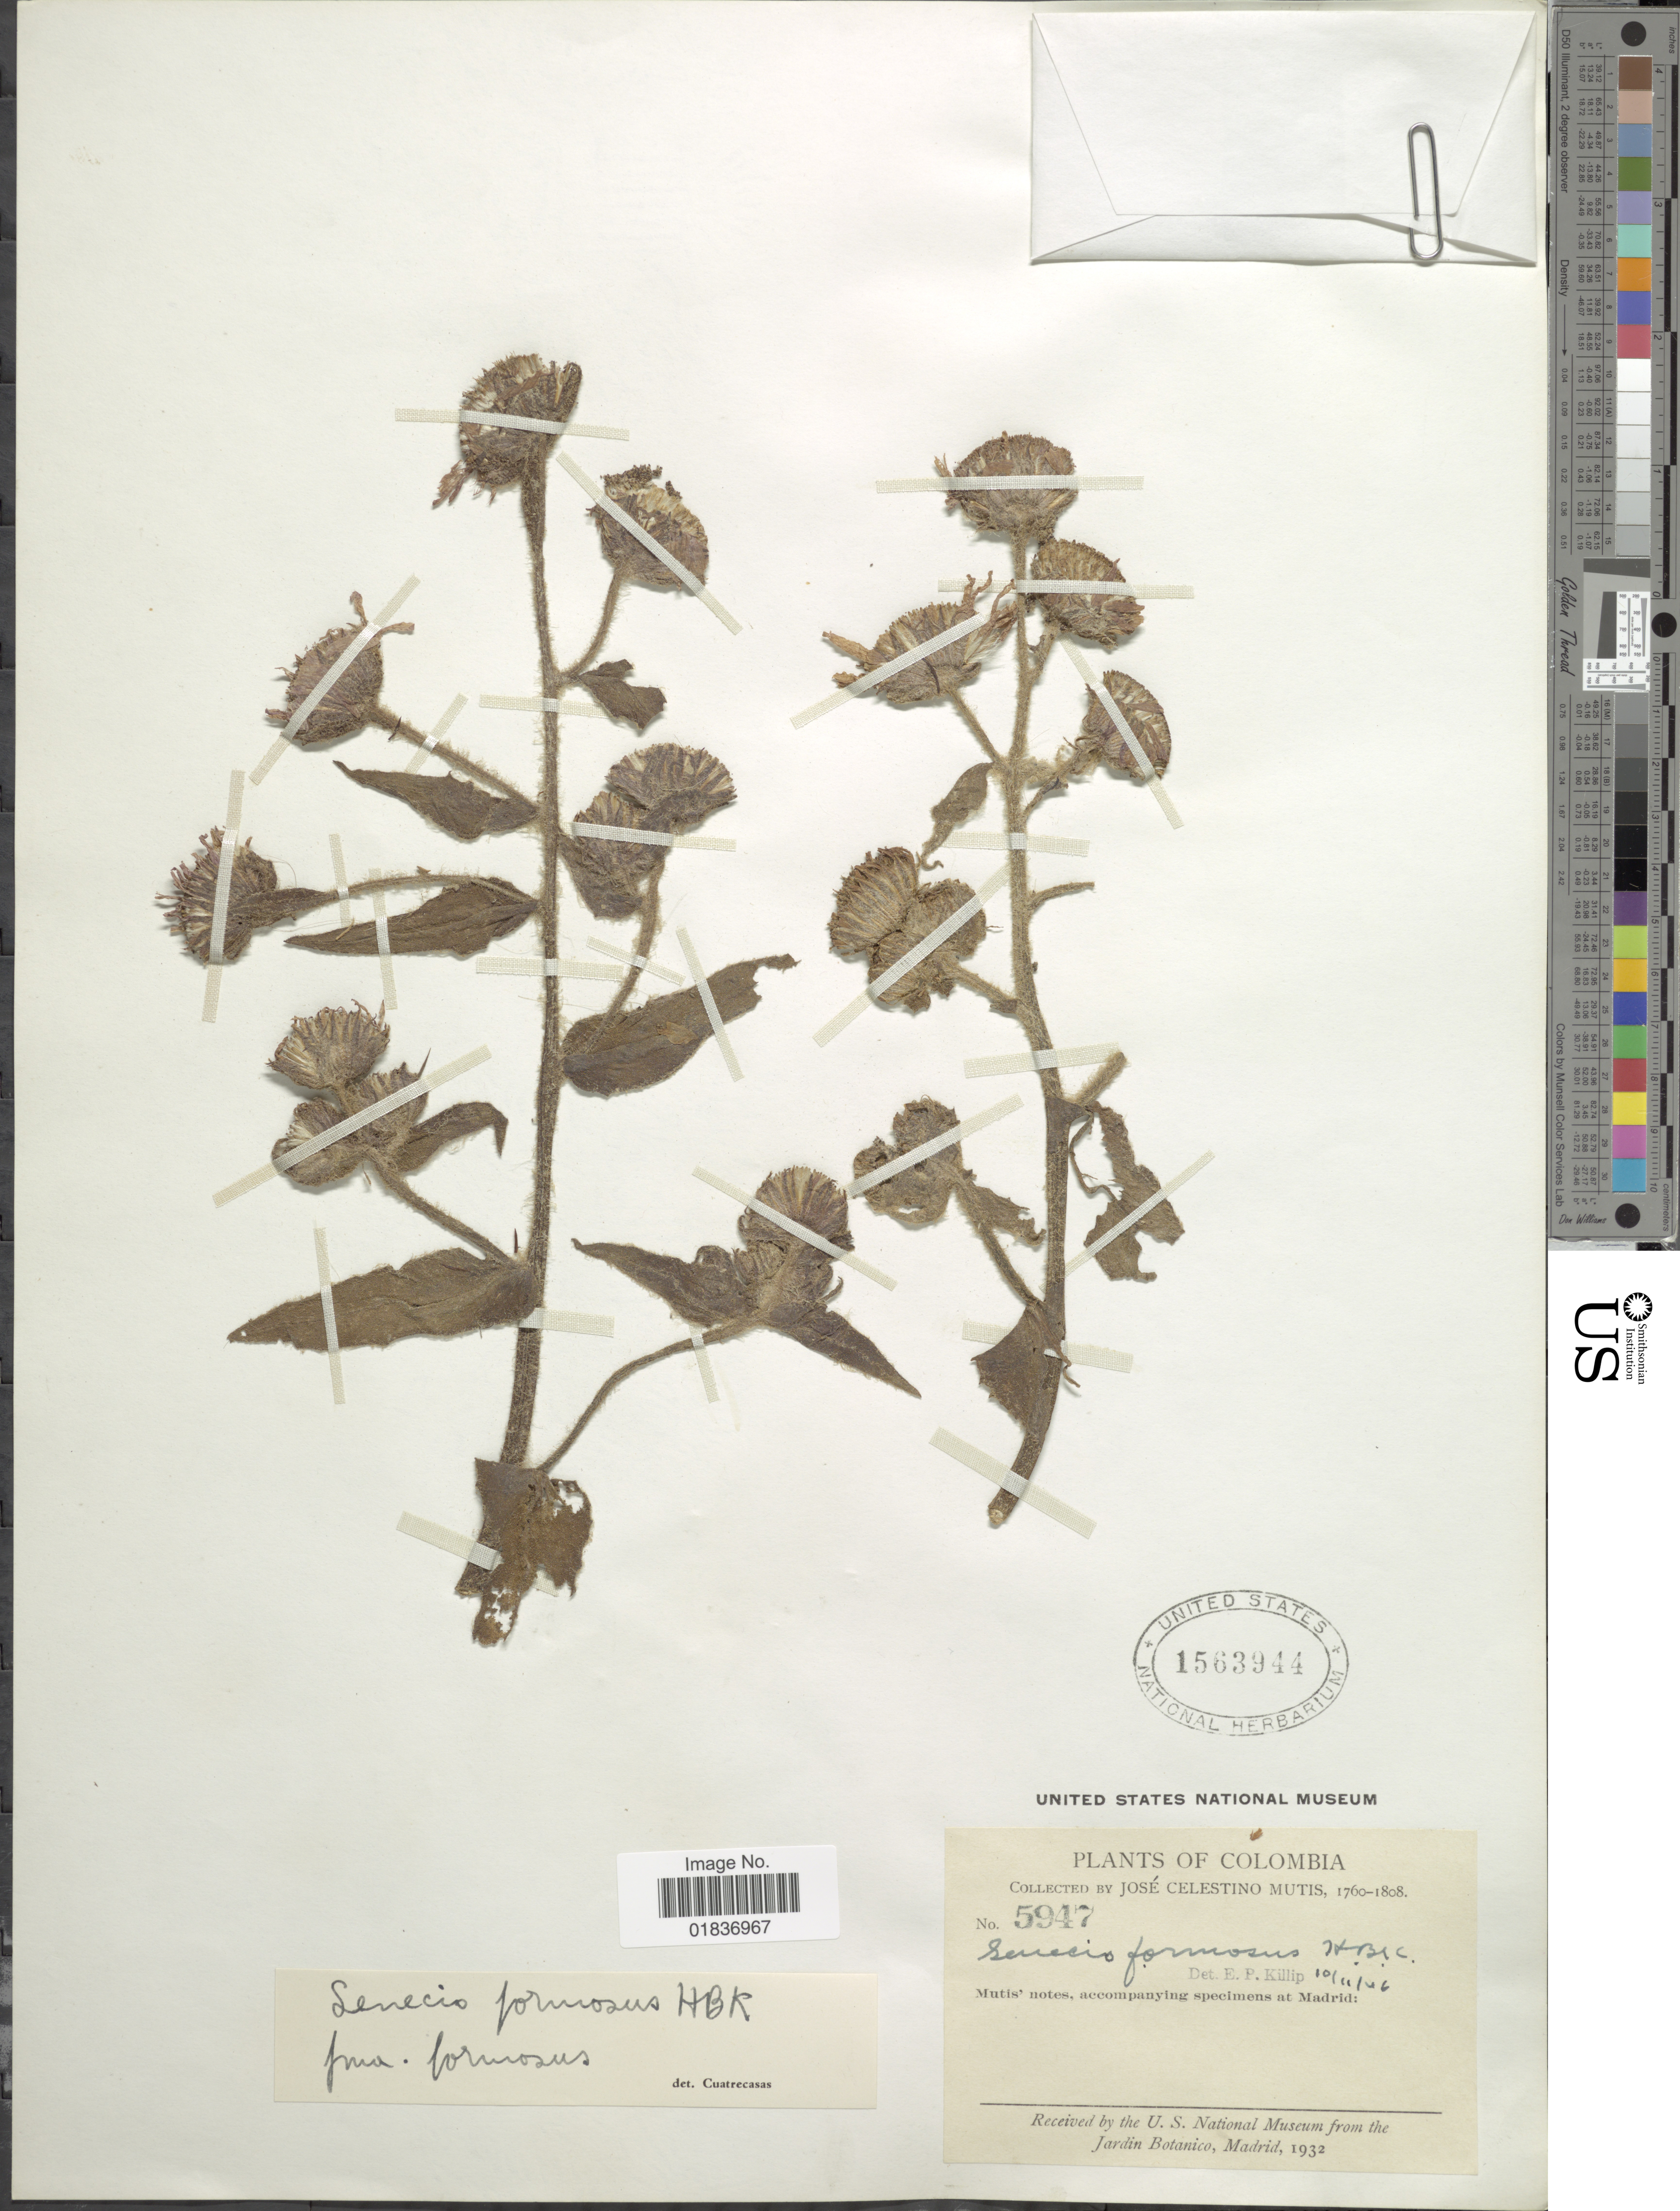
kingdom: Plantae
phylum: Tracheophyta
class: Magnoliopsida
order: Asterales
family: Asteraceae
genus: Senecio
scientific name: Senecio wedglacialis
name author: Cuatrec.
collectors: J. C. B. Mutis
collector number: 5947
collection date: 1760/1808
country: Colombia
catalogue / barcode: US 1563944